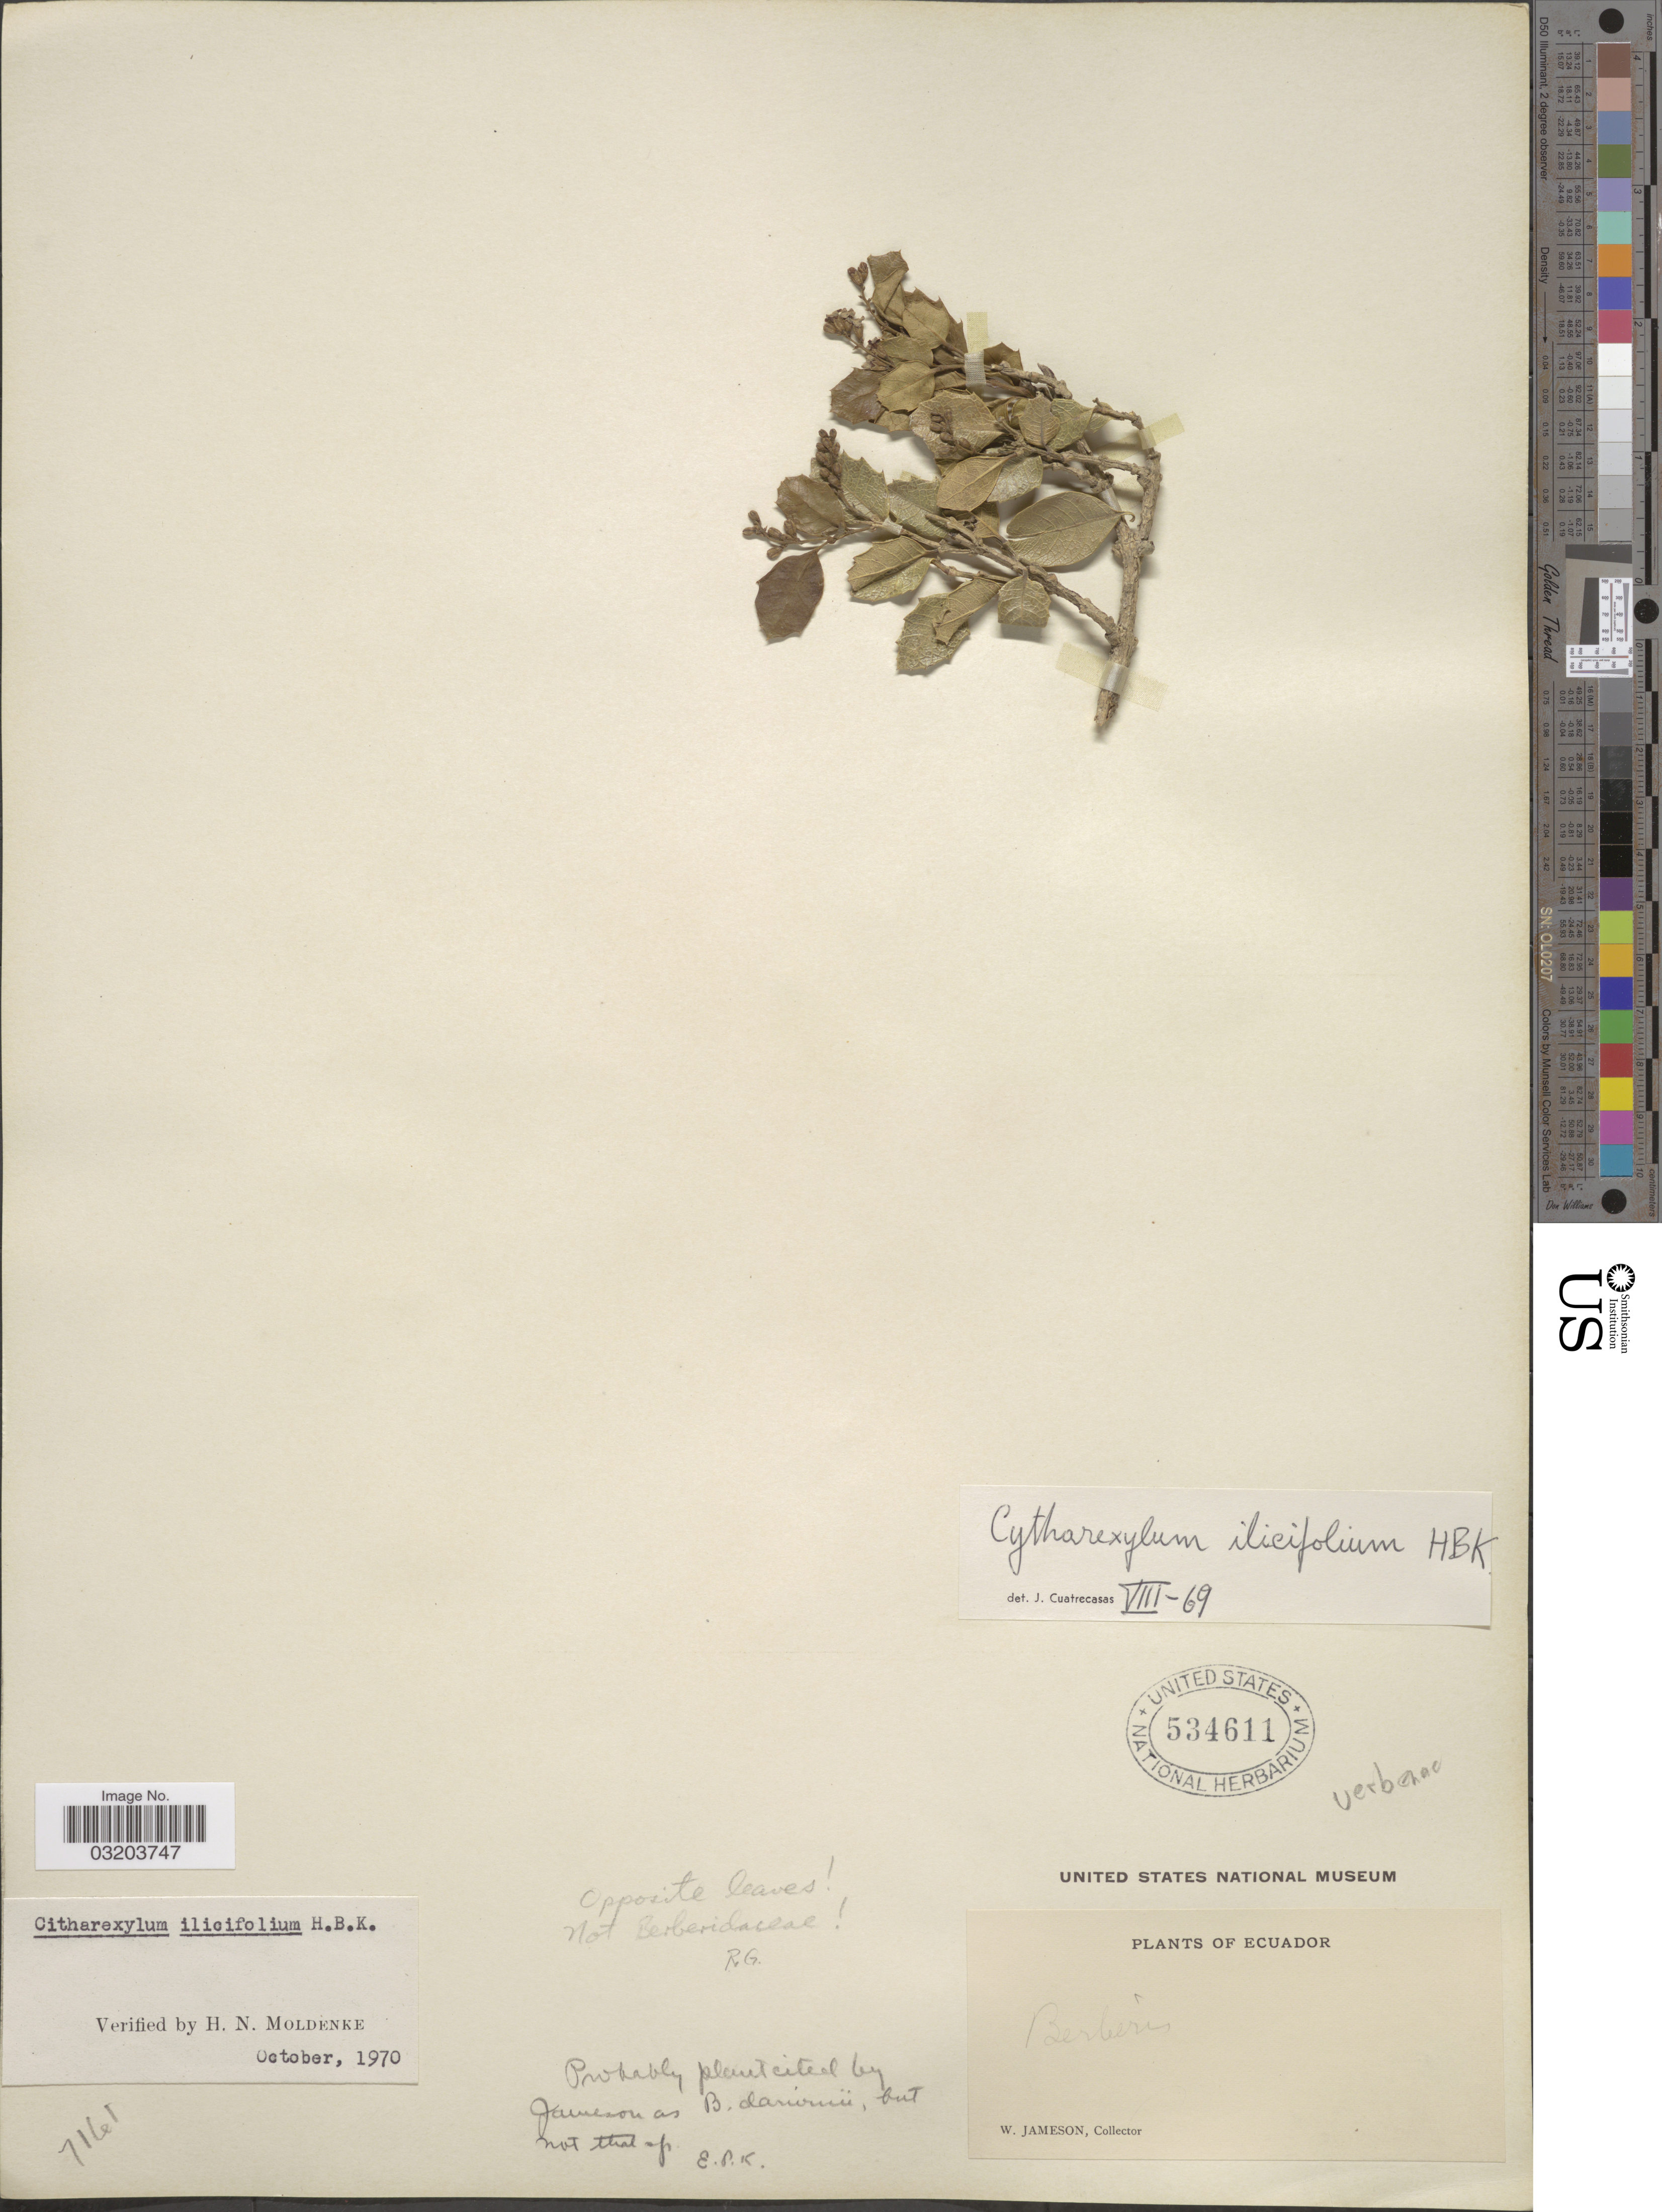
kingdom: Plantae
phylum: Tracheophyta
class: Magnoliopsida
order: Lamiales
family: Verbenaceae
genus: Citharexylum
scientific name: Citharexylum ilicifolium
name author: Kunth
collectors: W. Jameson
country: Ecuador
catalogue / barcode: US 534611